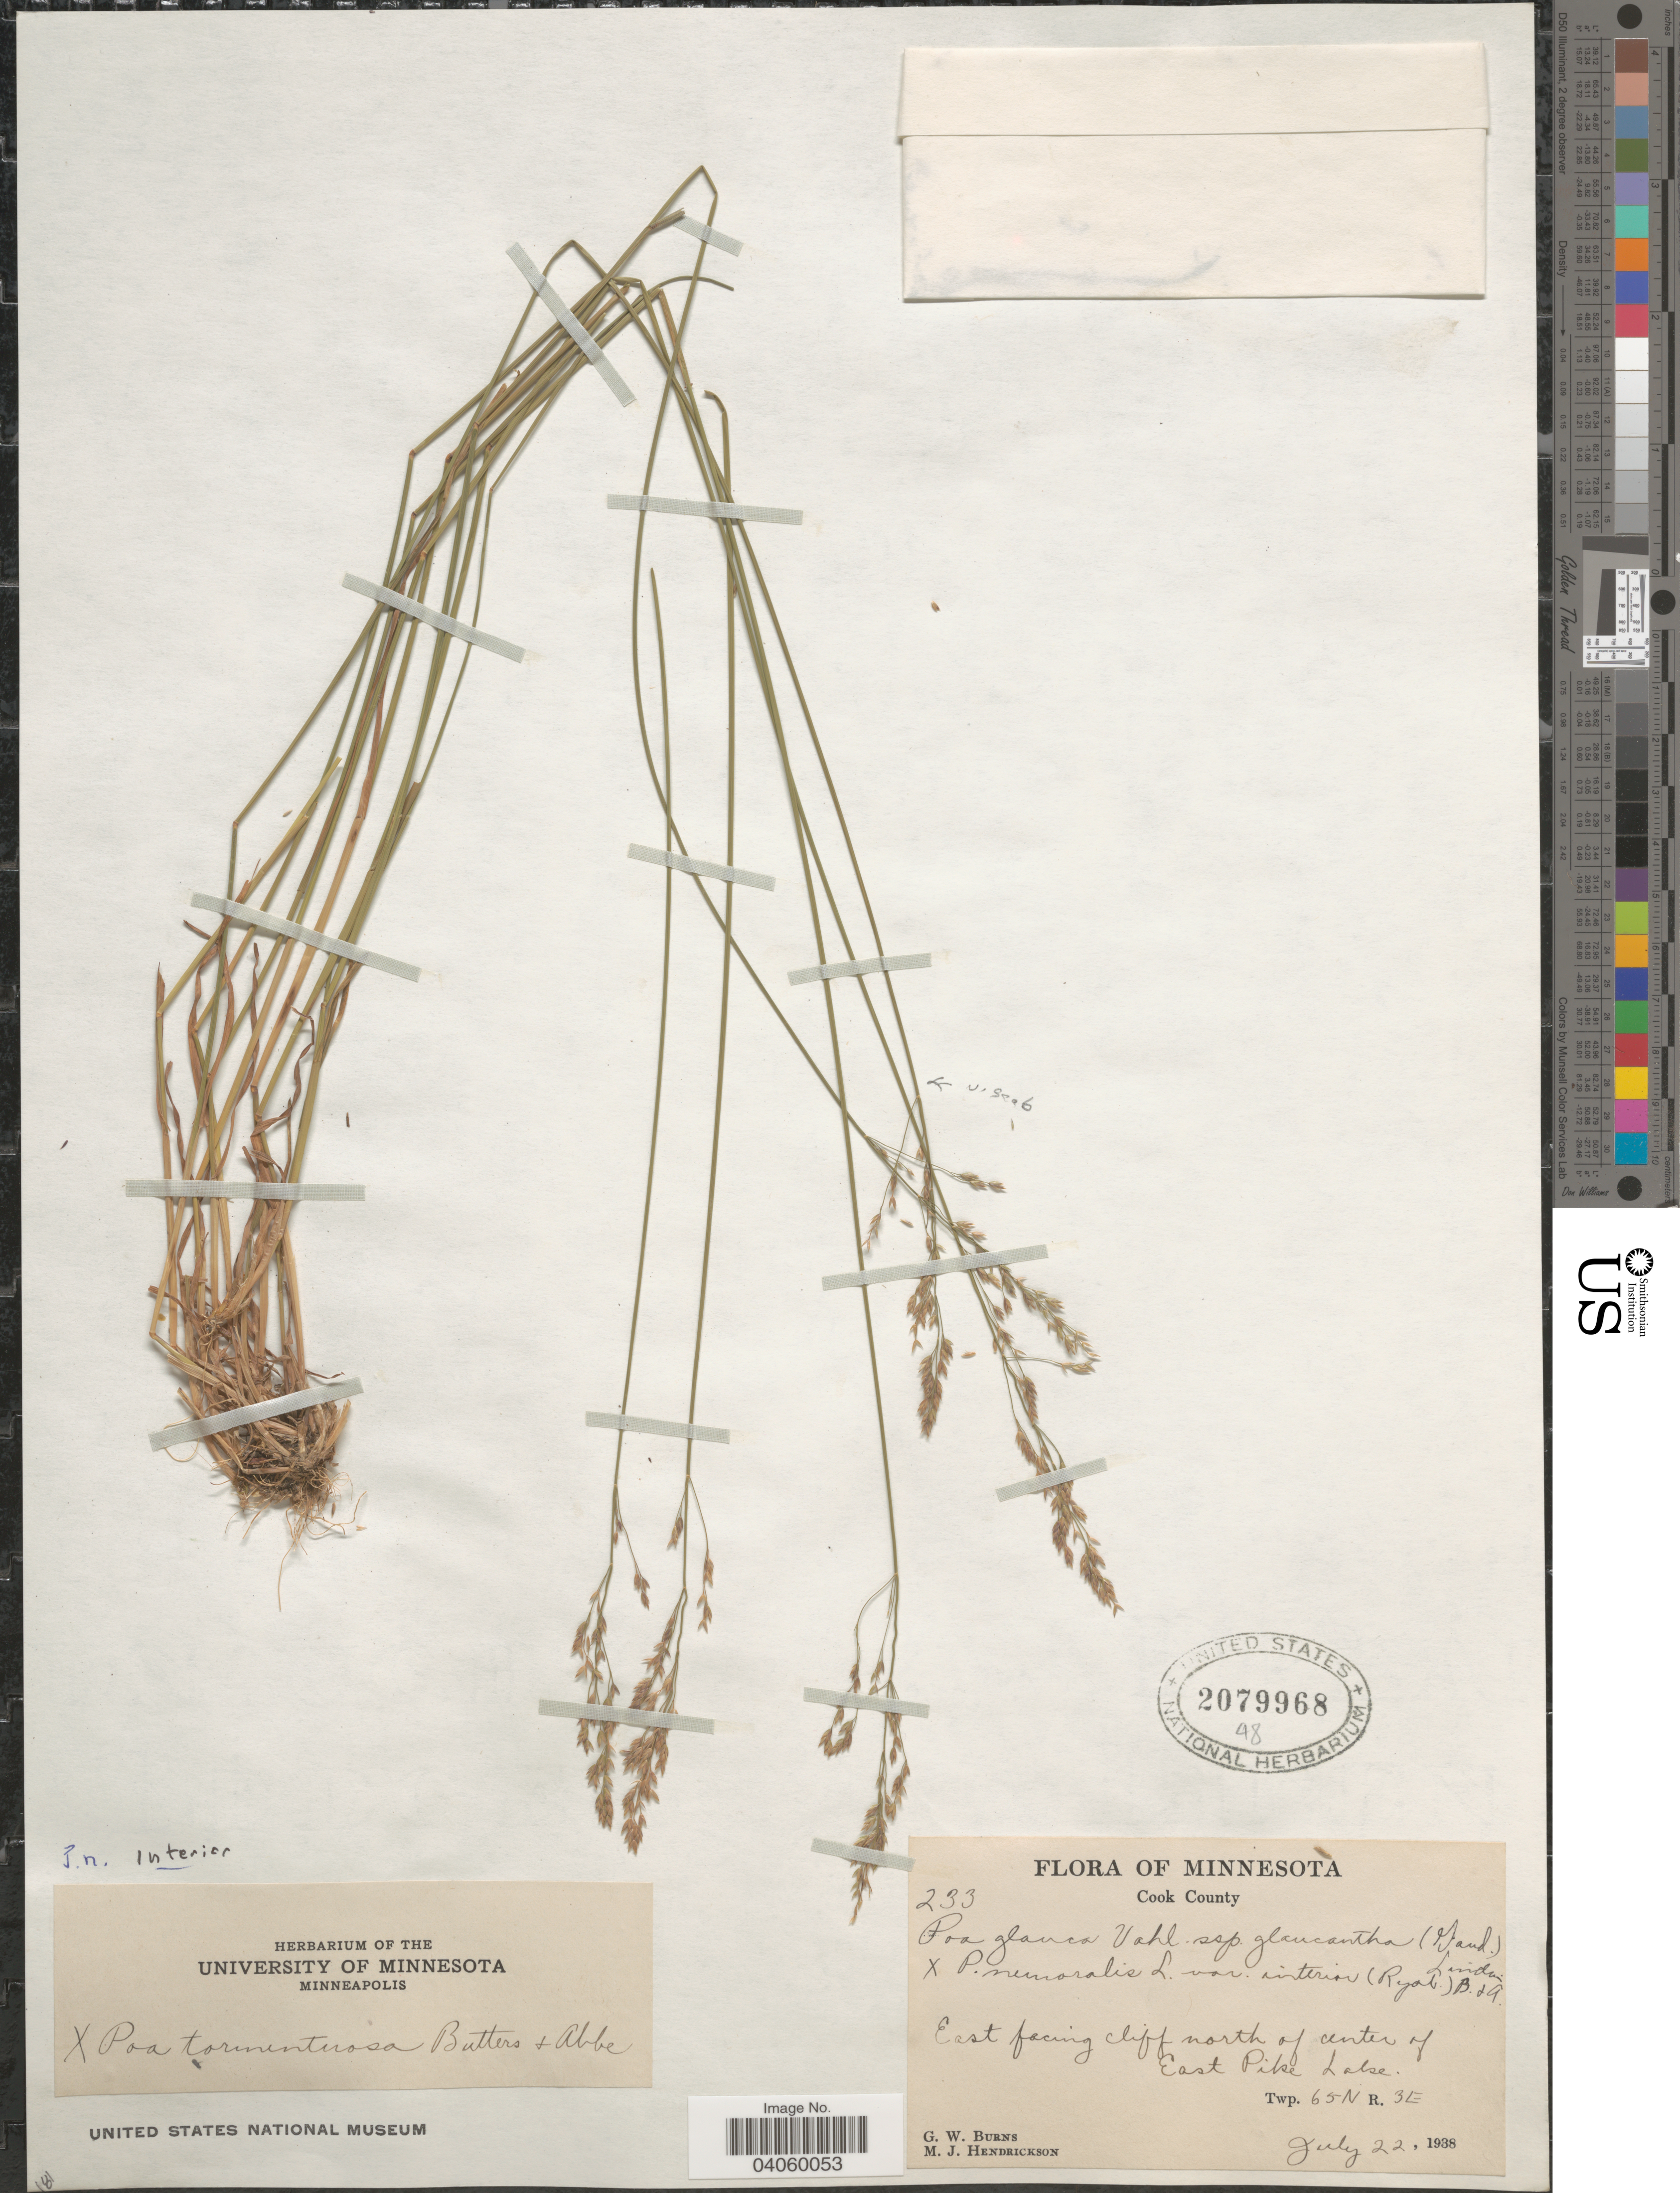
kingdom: Plantae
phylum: Tracheophyta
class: Liliopsida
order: Poales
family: Poaceae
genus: Poa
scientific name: Poa palustris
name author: L.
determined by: Soreng, Robert J., Research Associate (BOT), Smithsonian Institution - National Museum of Natural History (UNITED STATES)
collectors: G. Burns & M. Hendrickson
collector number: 233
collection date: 1938-07-22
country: United States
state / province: Minnesota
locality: Cook County. East facing cliff north of center of East Pike Lake.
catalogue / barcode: US 2079968